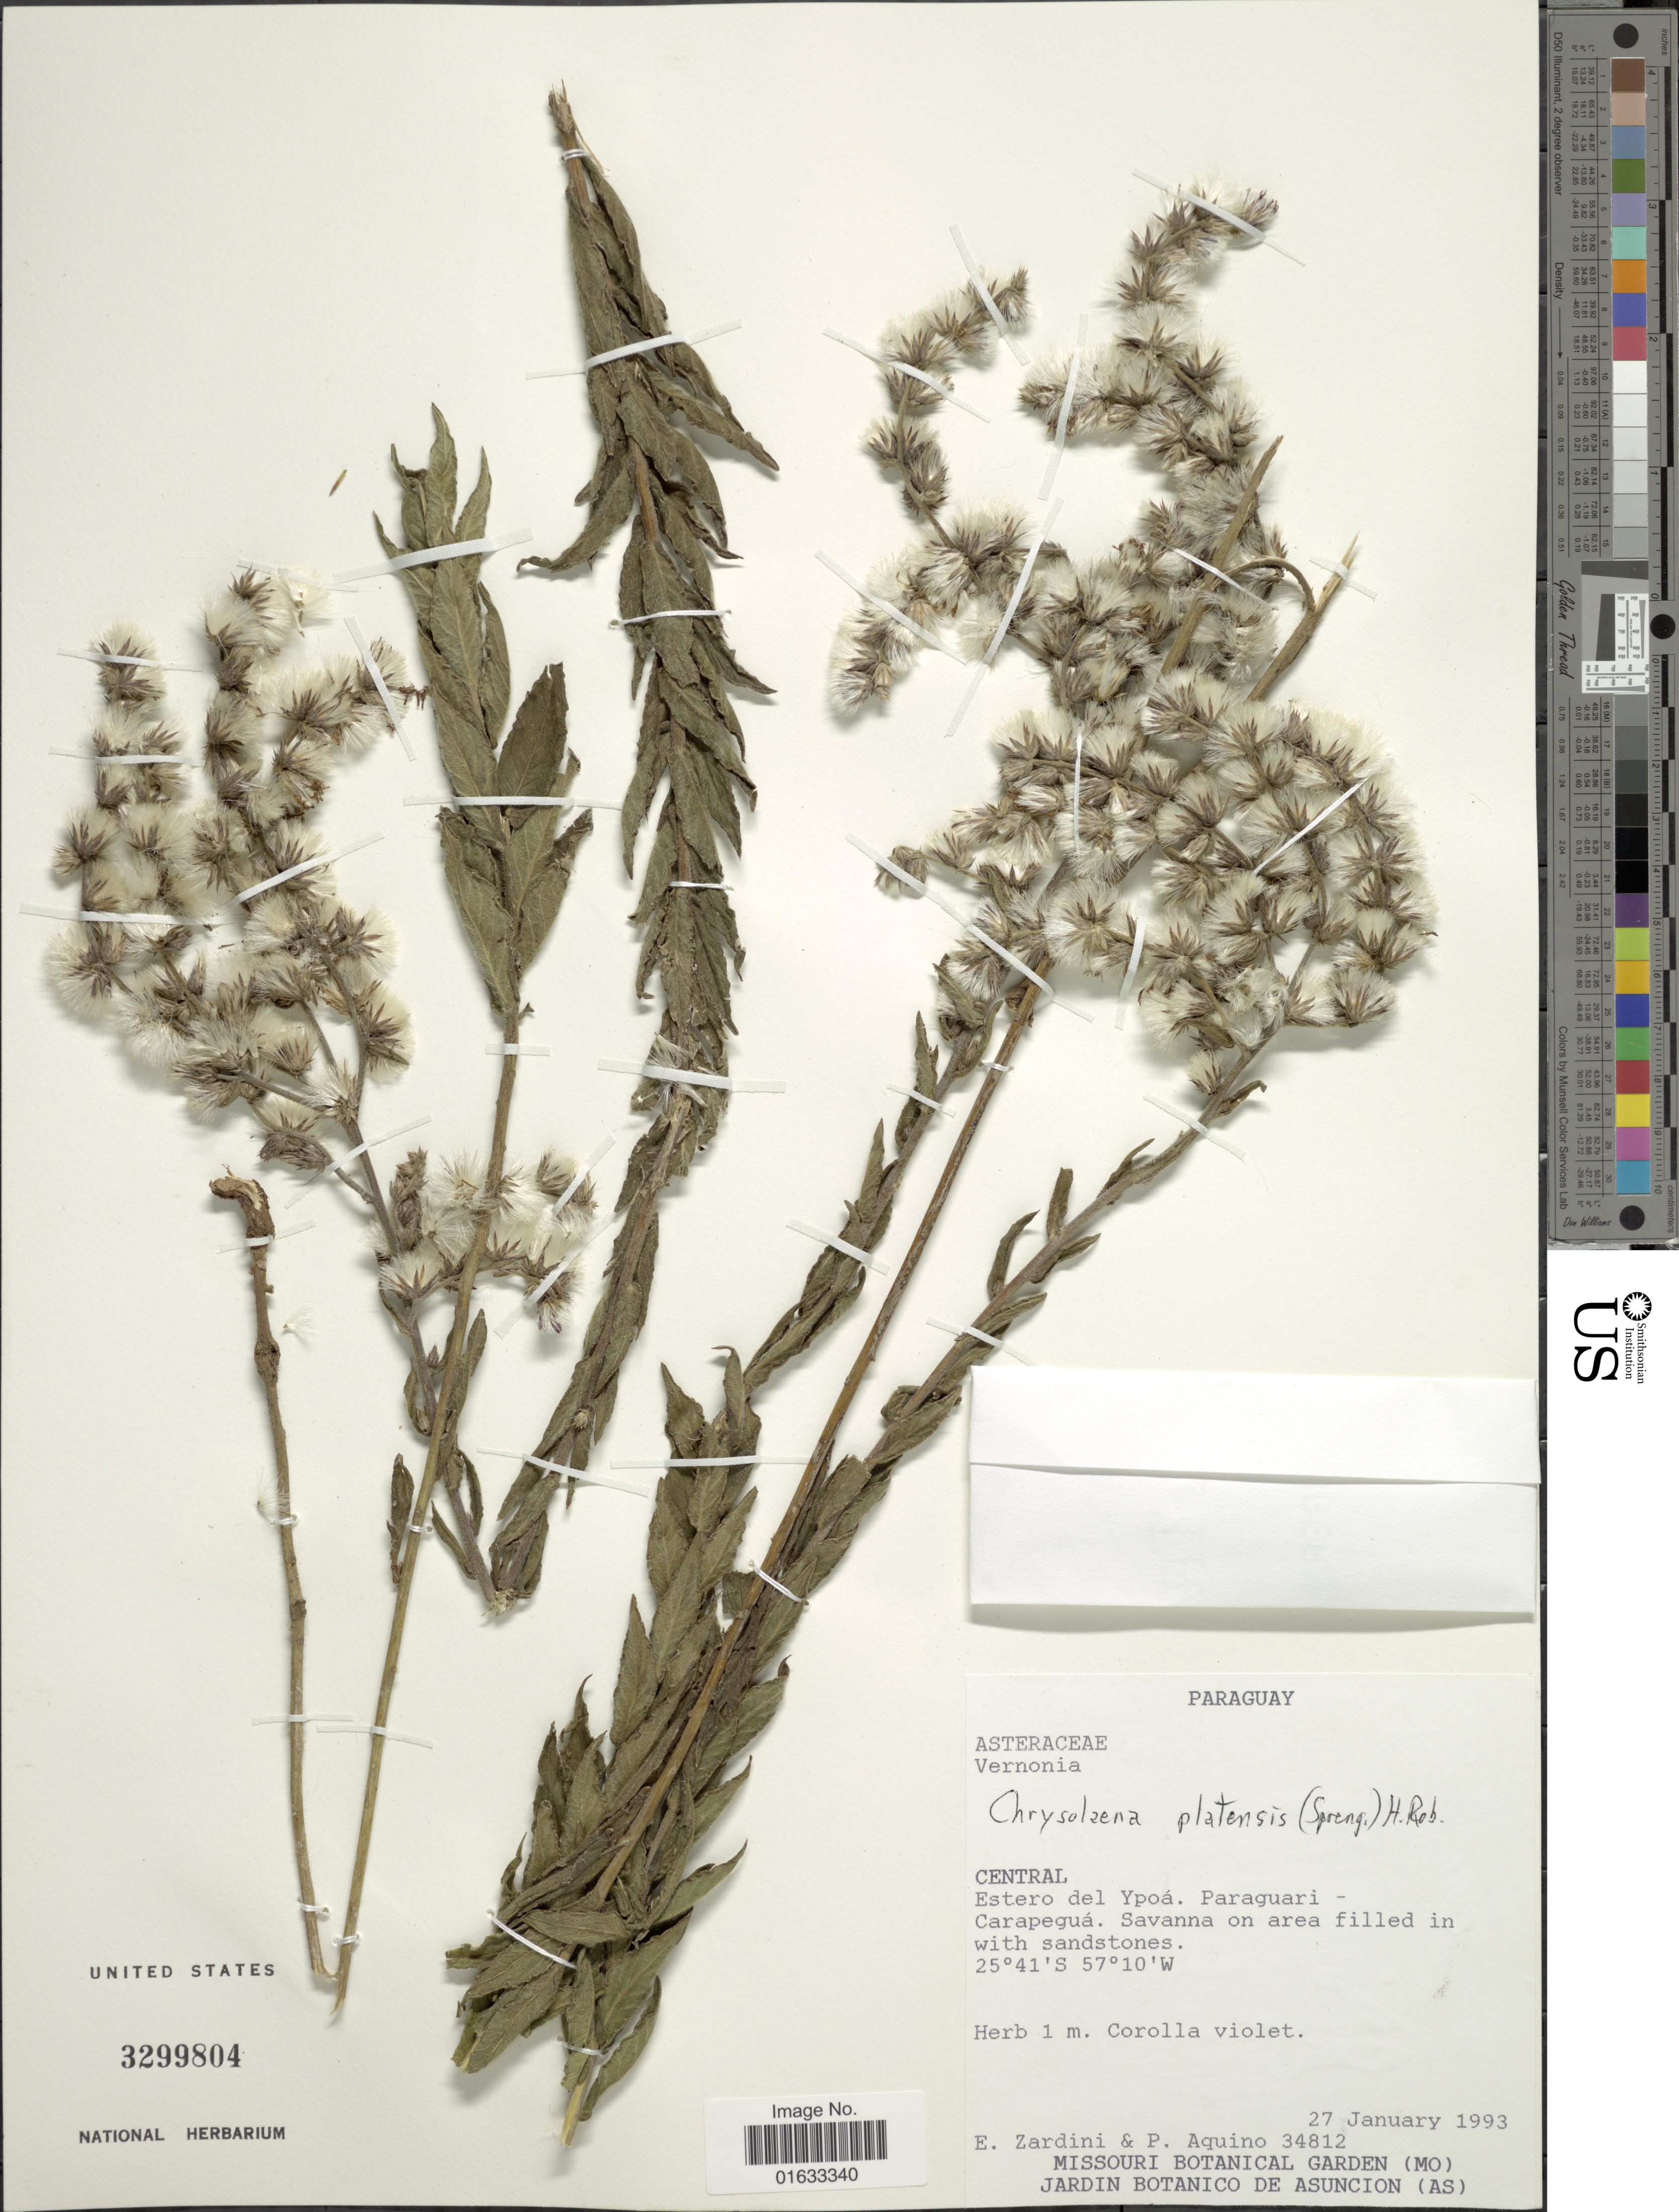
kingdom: Plantae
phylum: Tracheophyta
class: Magnoliopsida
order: Asterales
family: Asteraceae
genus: Chrysolaena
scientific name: Chrysolaena platensis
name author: (Spreng.) H. Rob.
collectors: E. M. Zardini & P. Aquino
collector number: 34812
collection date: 1993-01-27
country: Paraguay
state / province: Central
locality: Central, Estero del Ypoa, Paraguari, Carapegua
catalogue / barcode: US 3299804